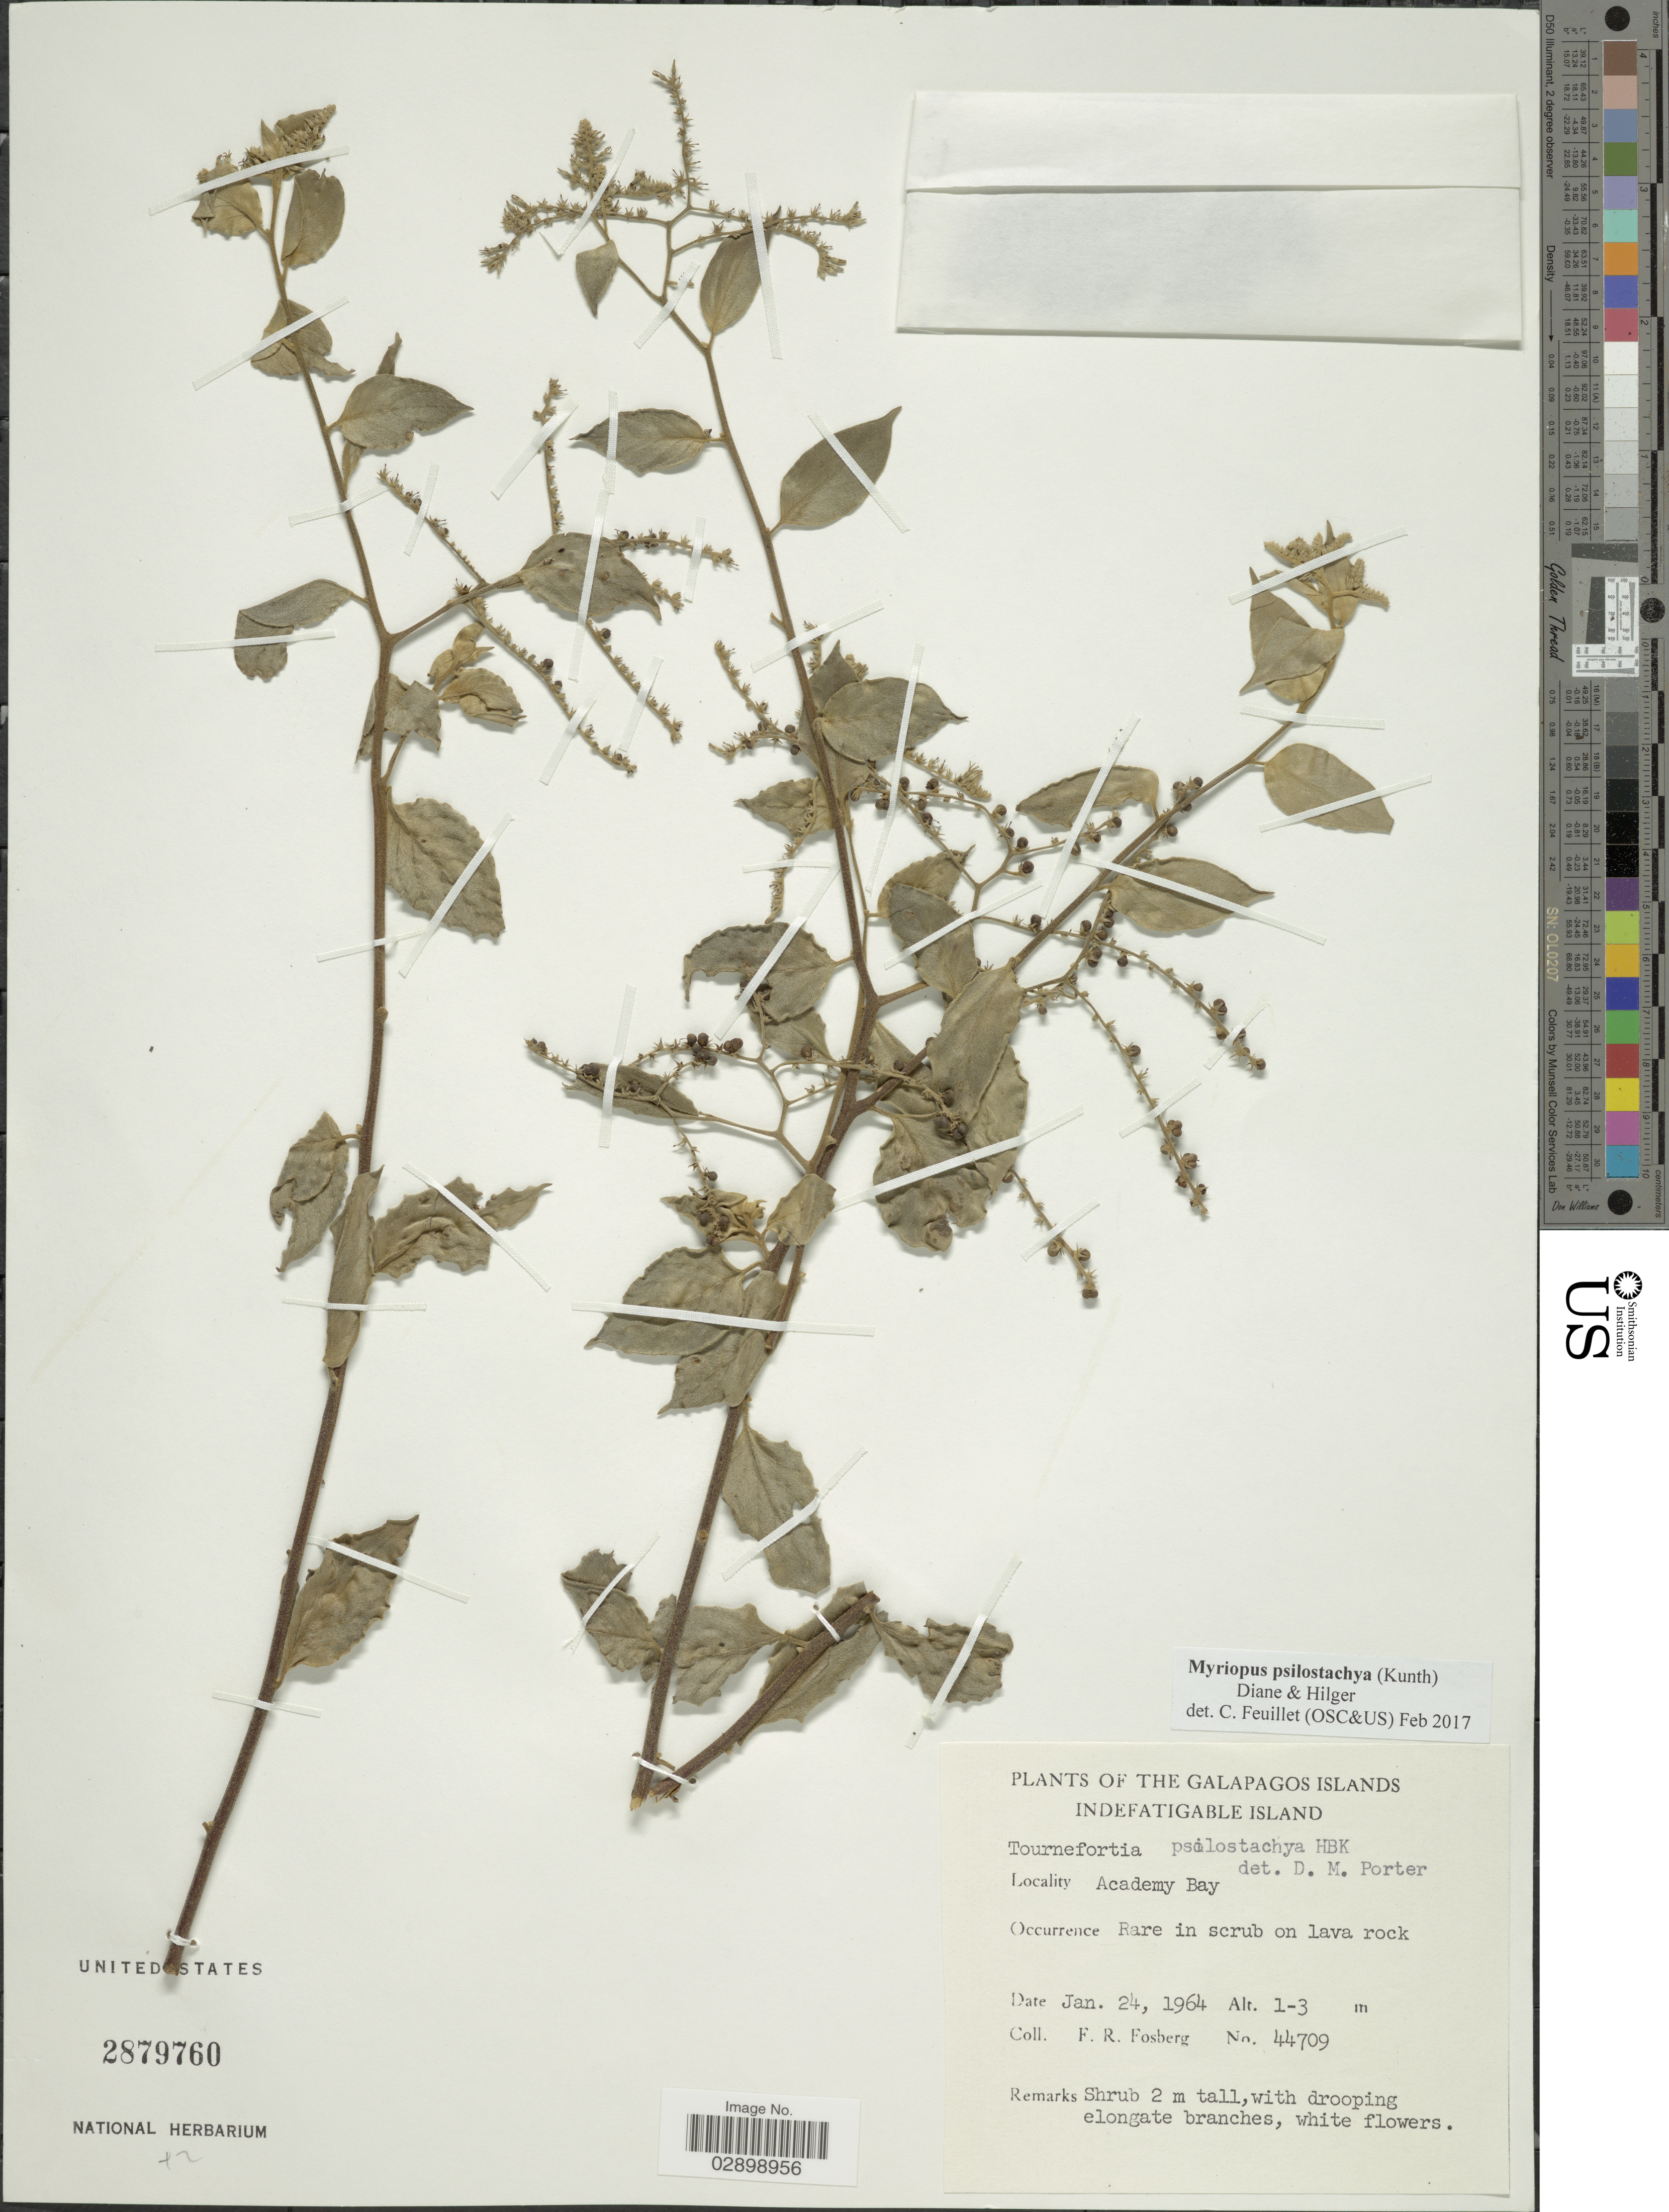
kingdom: Plantae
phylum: Tracheophyta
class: Magnoliopsida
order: Boraginales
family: Heliotropiaceae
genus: Myriopus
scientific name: Myriopus psilostachya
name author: (Kunth) Diane & Hilger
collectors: F. R. Fosberg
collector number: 44709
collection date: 1964-01-24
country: Ecuador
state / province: Colón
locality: Galapagos Islands. Indefatigable Island. Academy Bay.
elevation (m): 1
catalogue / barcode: US 2879760